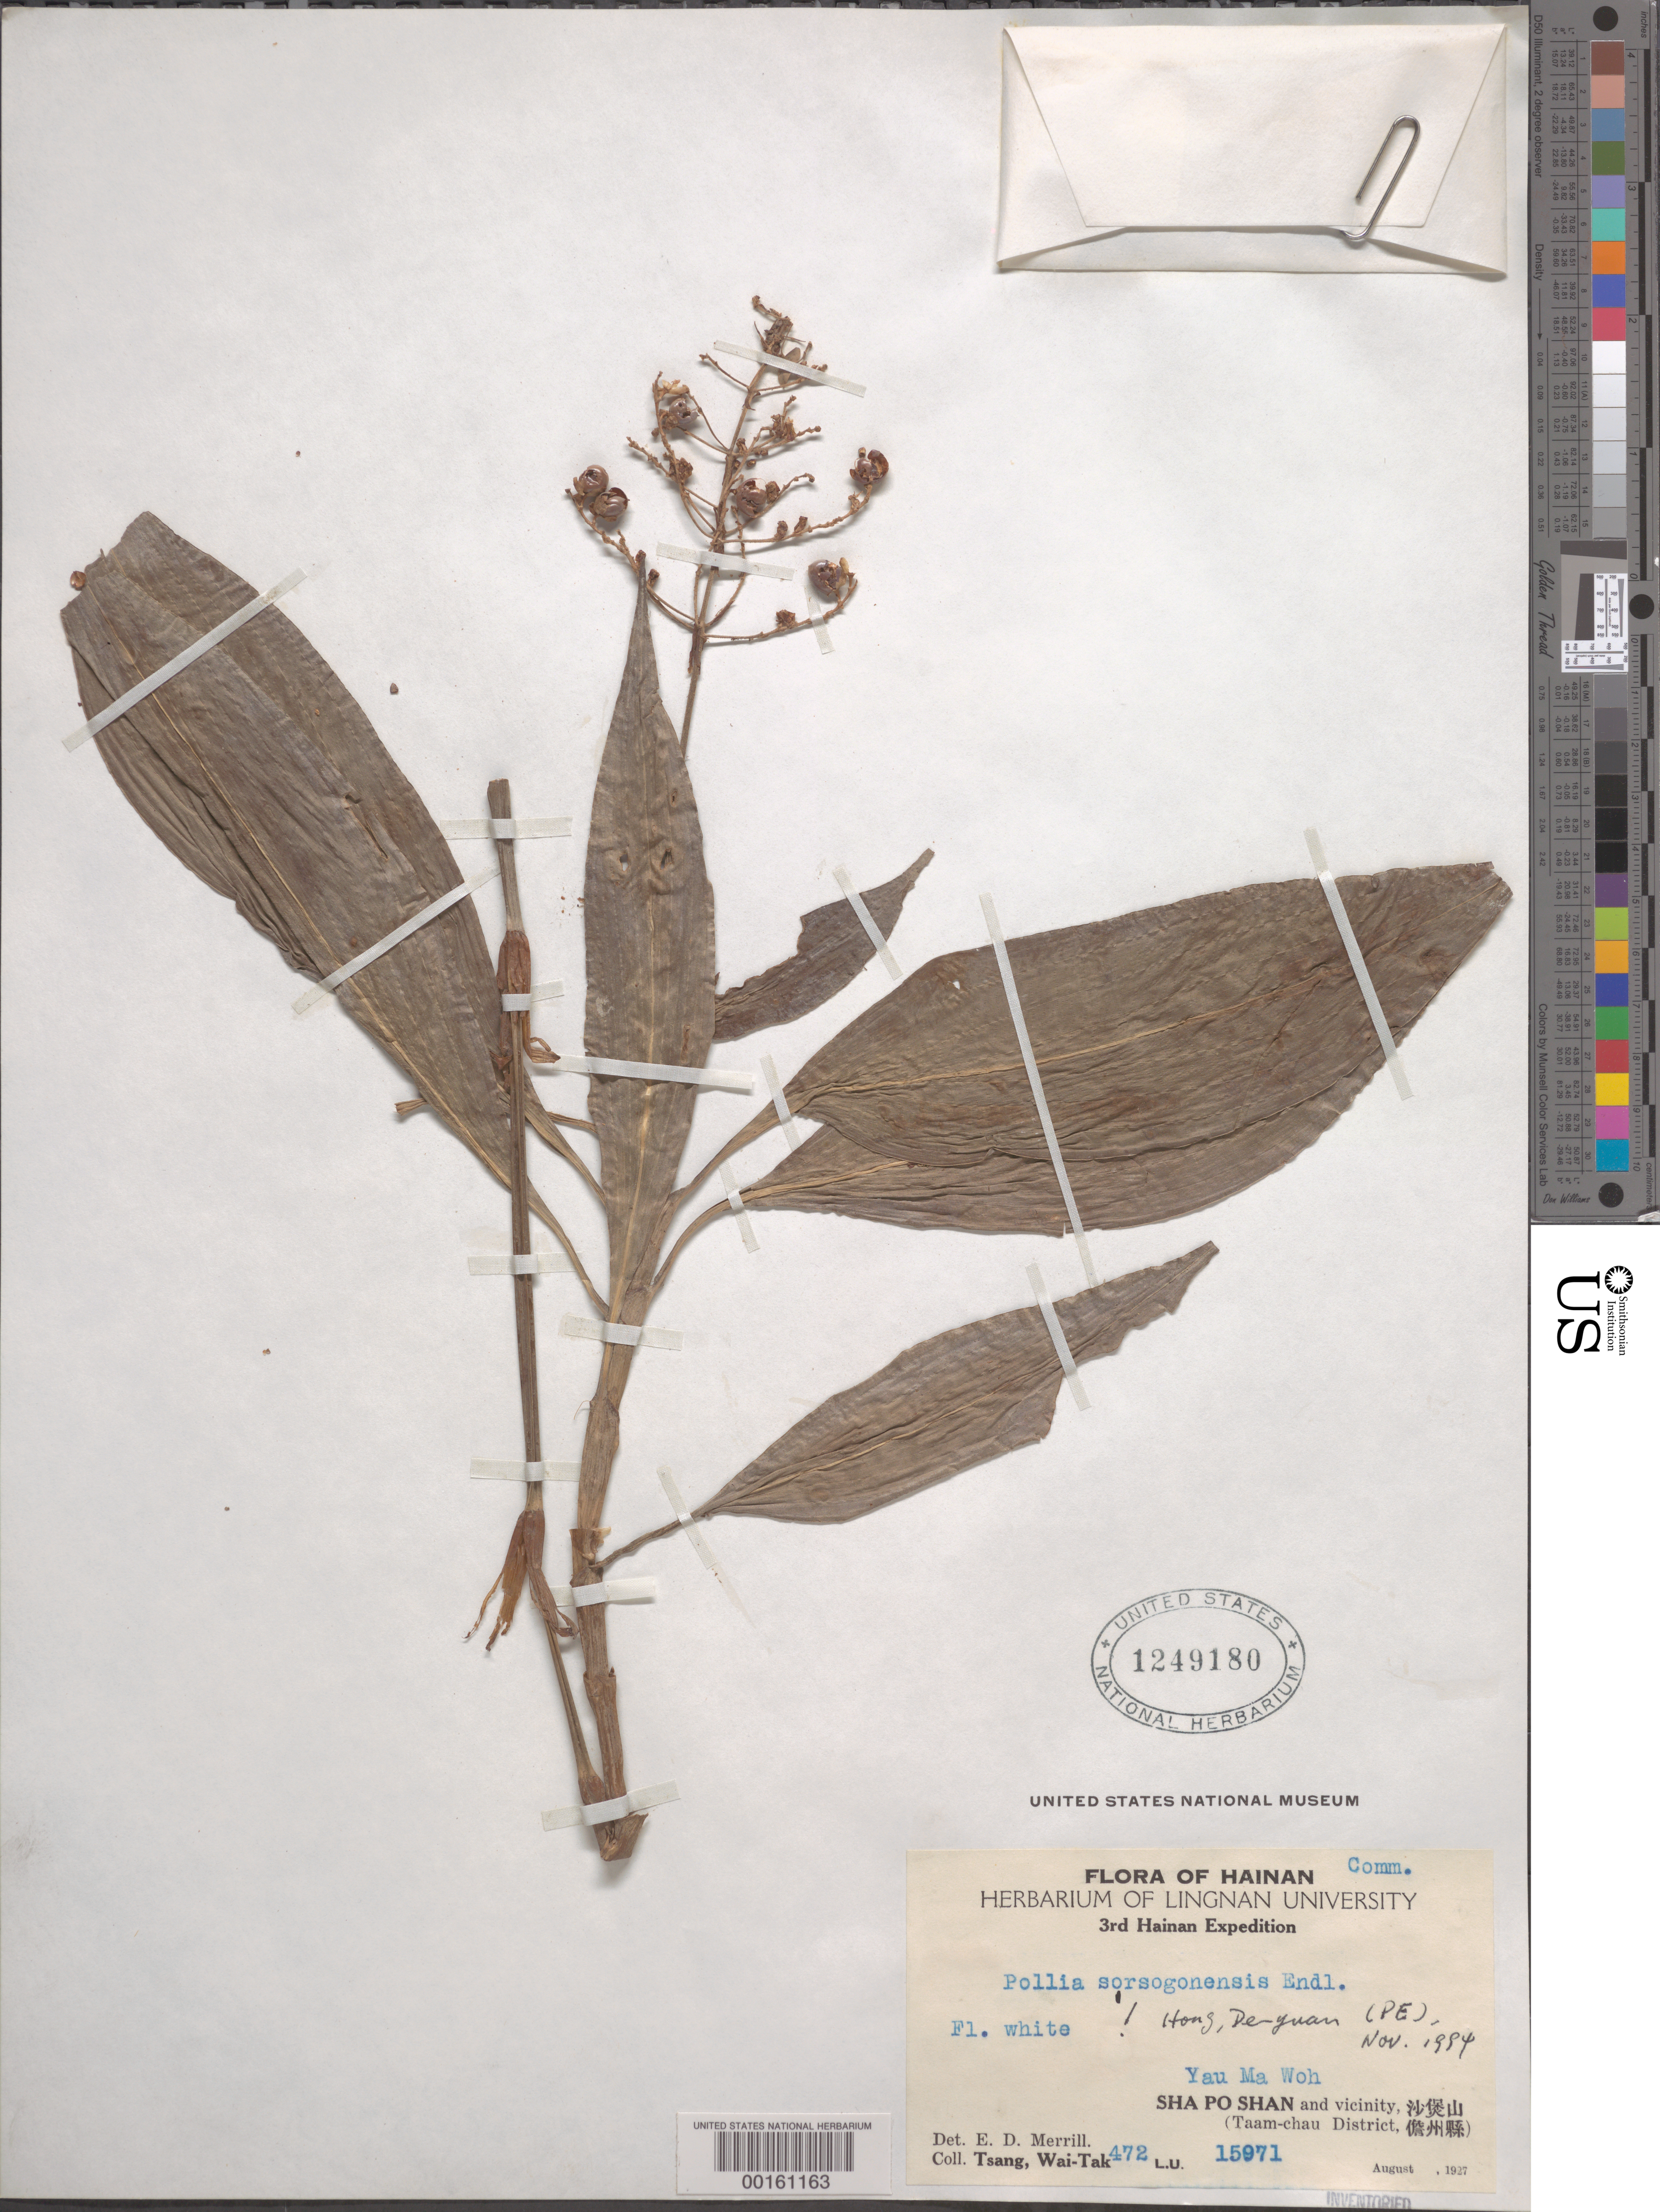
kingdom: Plantae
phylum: Tracheophyta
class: Liliopsida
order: Commelinales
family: Commelinaceae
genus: Pollia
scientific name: Pollia sorzogonensis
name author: (E. Mey.) Endl.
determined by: Hong, D. Y.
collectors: W. T. Tsang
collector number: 472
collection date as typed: Aug 1927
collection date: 1927-08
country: China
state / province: Hainan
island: Hainan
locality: Taam-chau dist. (?), sha po shan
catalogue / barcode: US 1249180